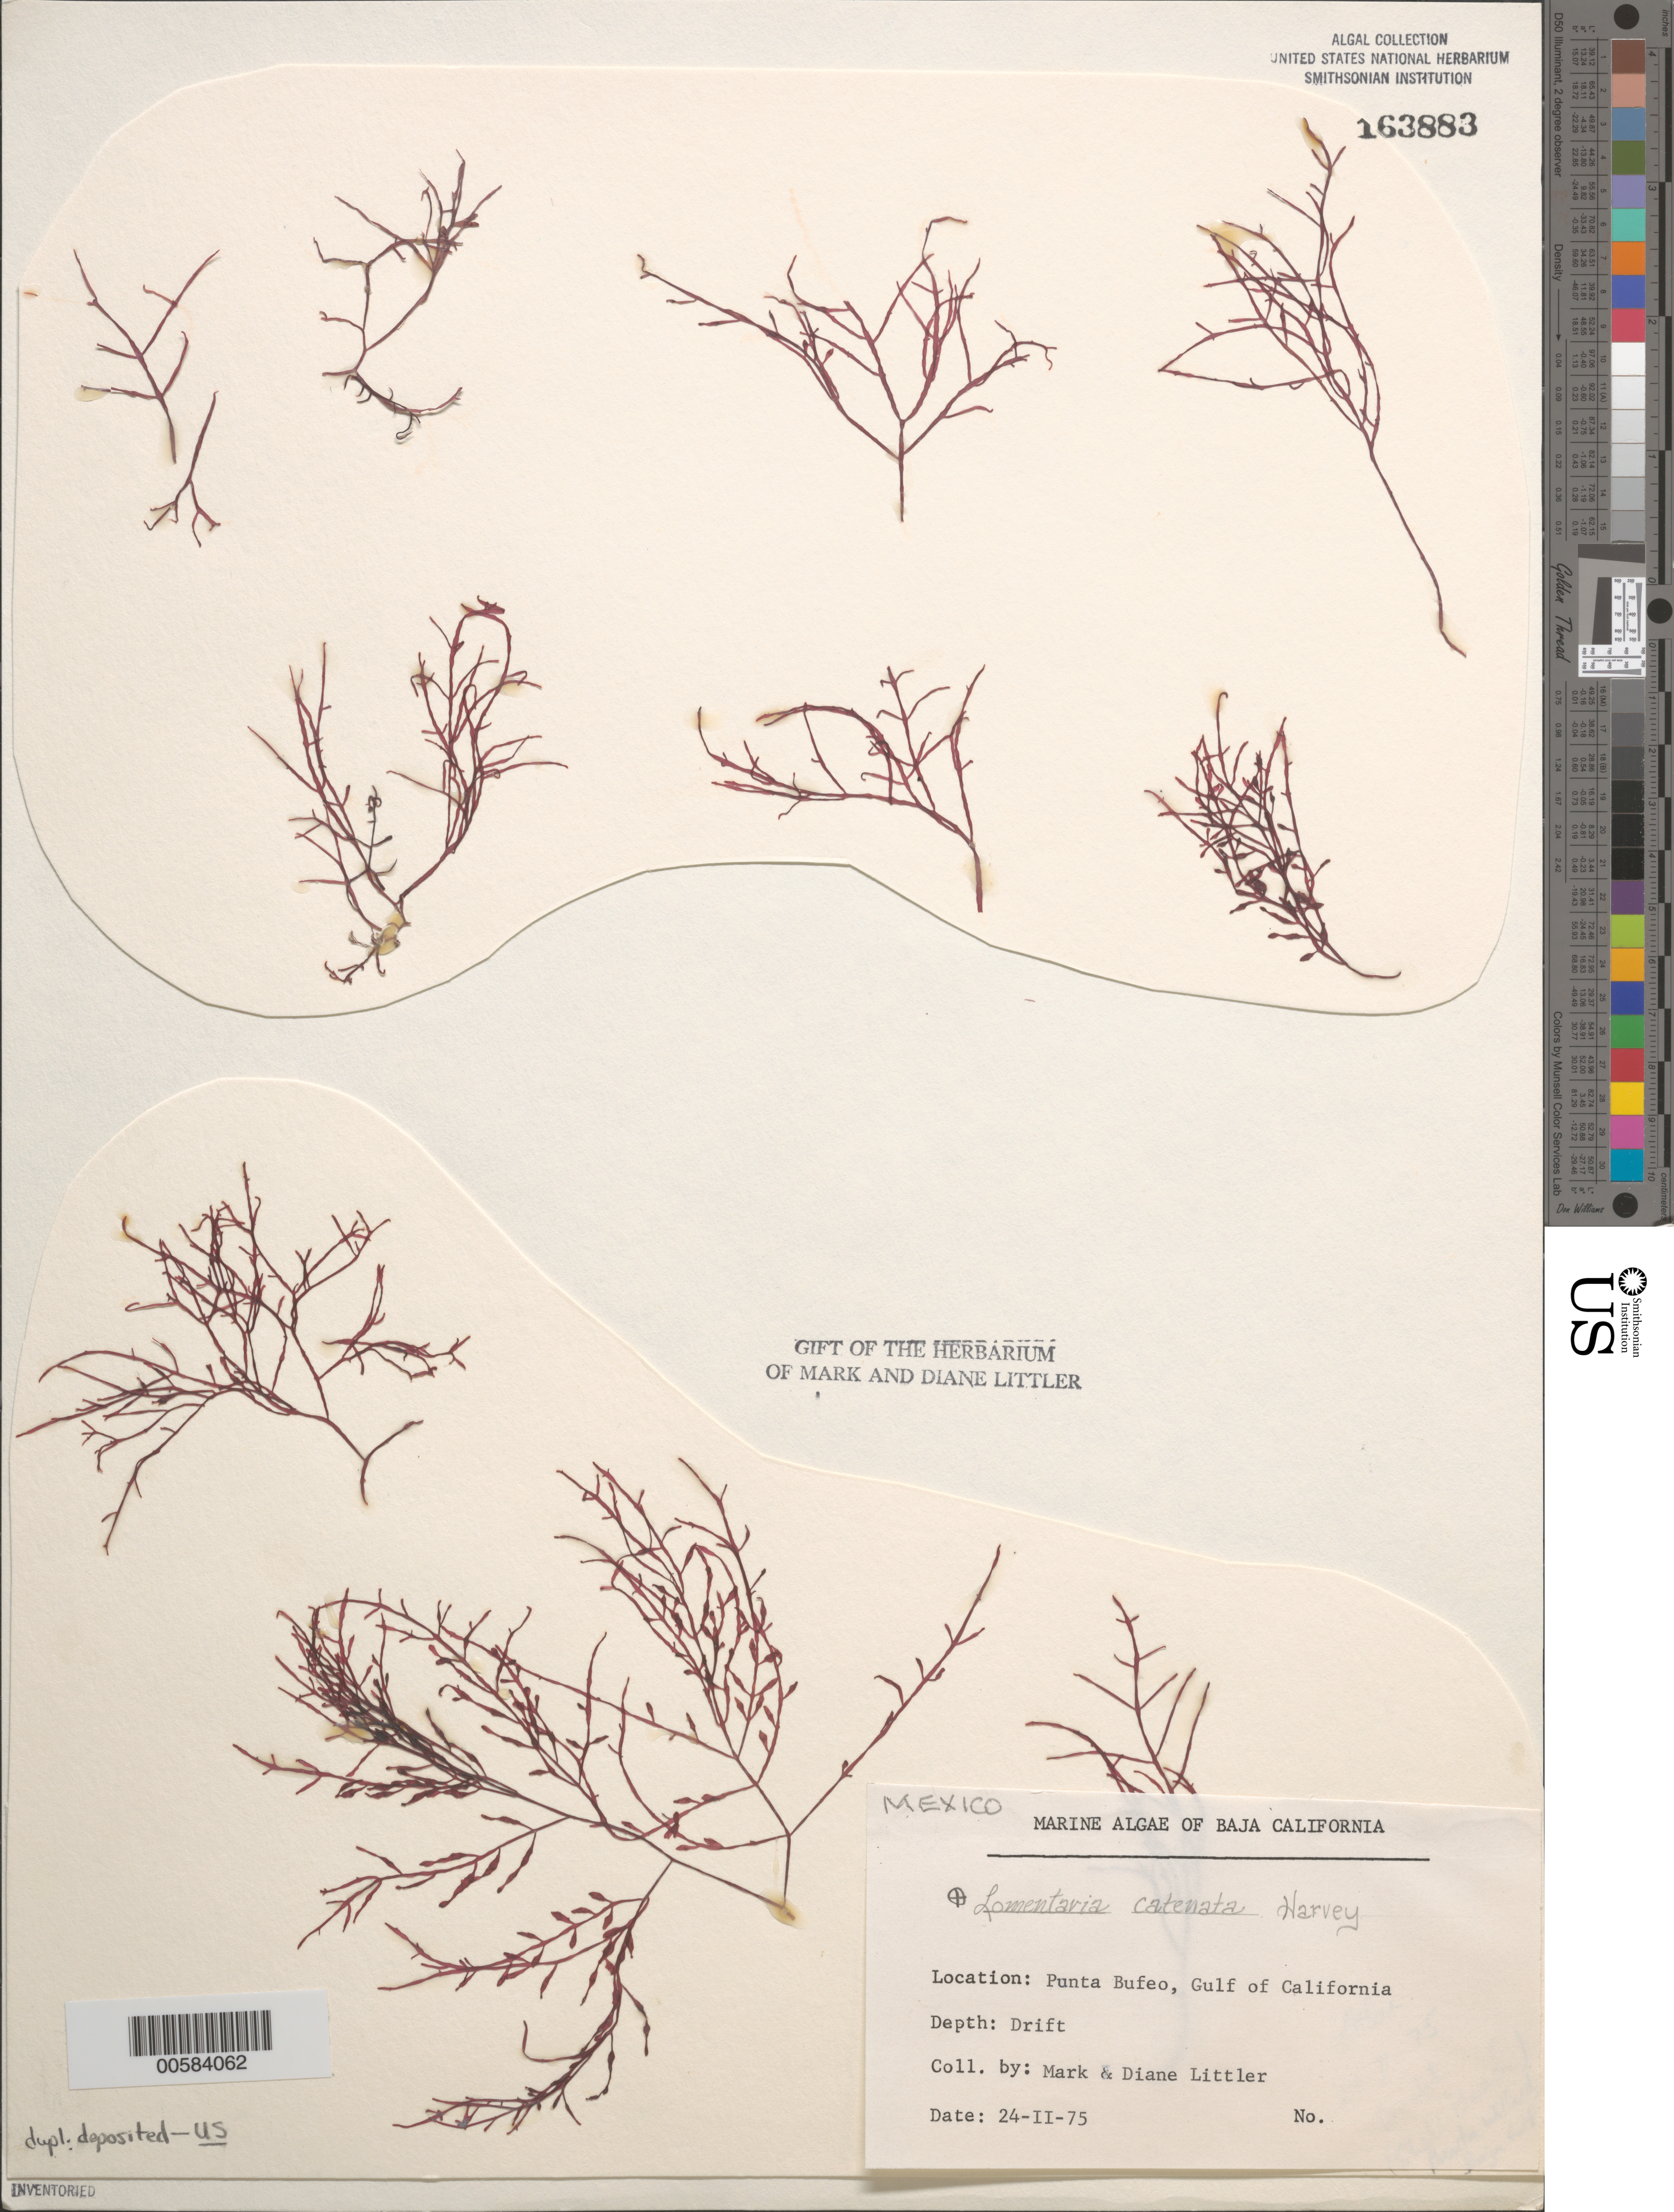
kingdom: Plantae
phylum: Rhodophyta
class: Florideophyceae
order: Rhodymeniales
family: Lomentariaceae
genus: Fushitsunagia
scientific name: Fushitsunagia catenata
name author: (Harv.) Filloramo & G.W. Saunders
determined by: Algae name updating Project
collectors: M. M. Littler & D. S. Littler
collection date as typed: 24 Feb 1975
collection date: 1975-02-24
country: Mexico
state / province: Baja California Norte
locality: Punta Bufeo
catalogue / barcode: US 163883